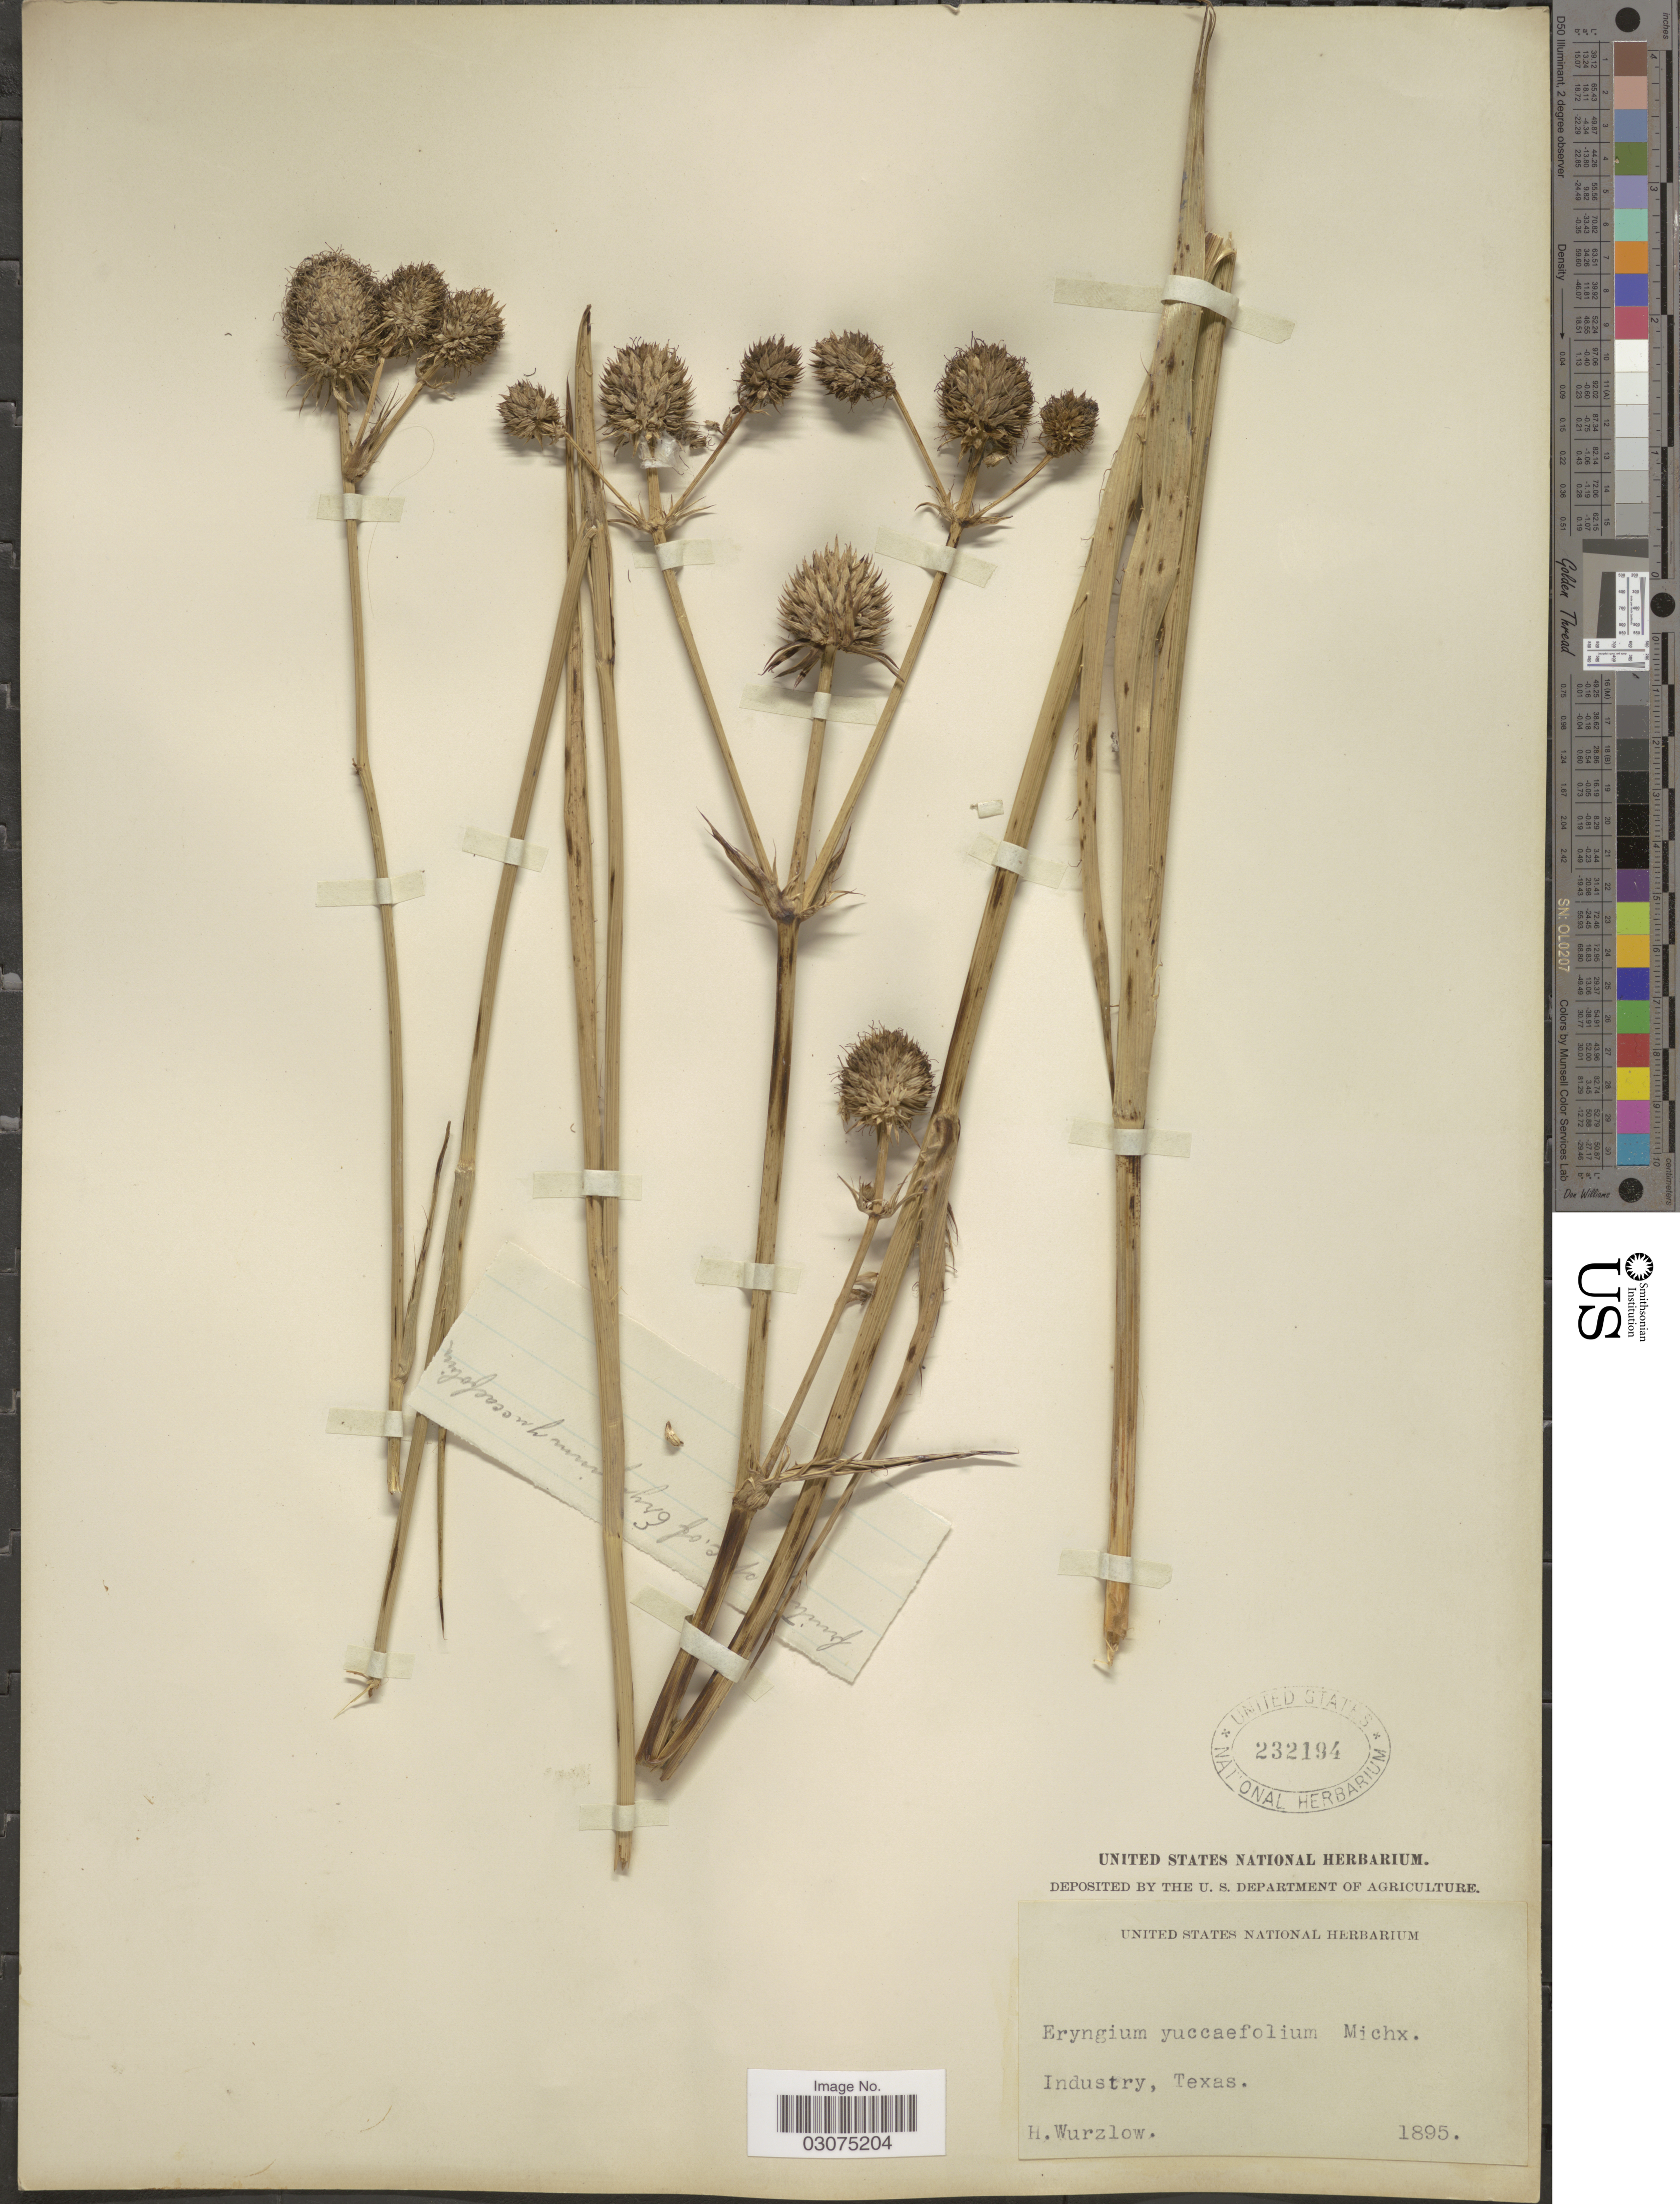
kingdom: Plantae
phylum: Tracheophyta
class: Magnoliopsida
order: Apiales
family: Apiaceae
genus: Eryngium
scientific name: Eryngium yuccifolium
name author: Michx.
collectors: H. Wurzlow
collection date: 1895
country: United States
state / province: Texas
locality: Industry.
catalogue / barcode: US 232194